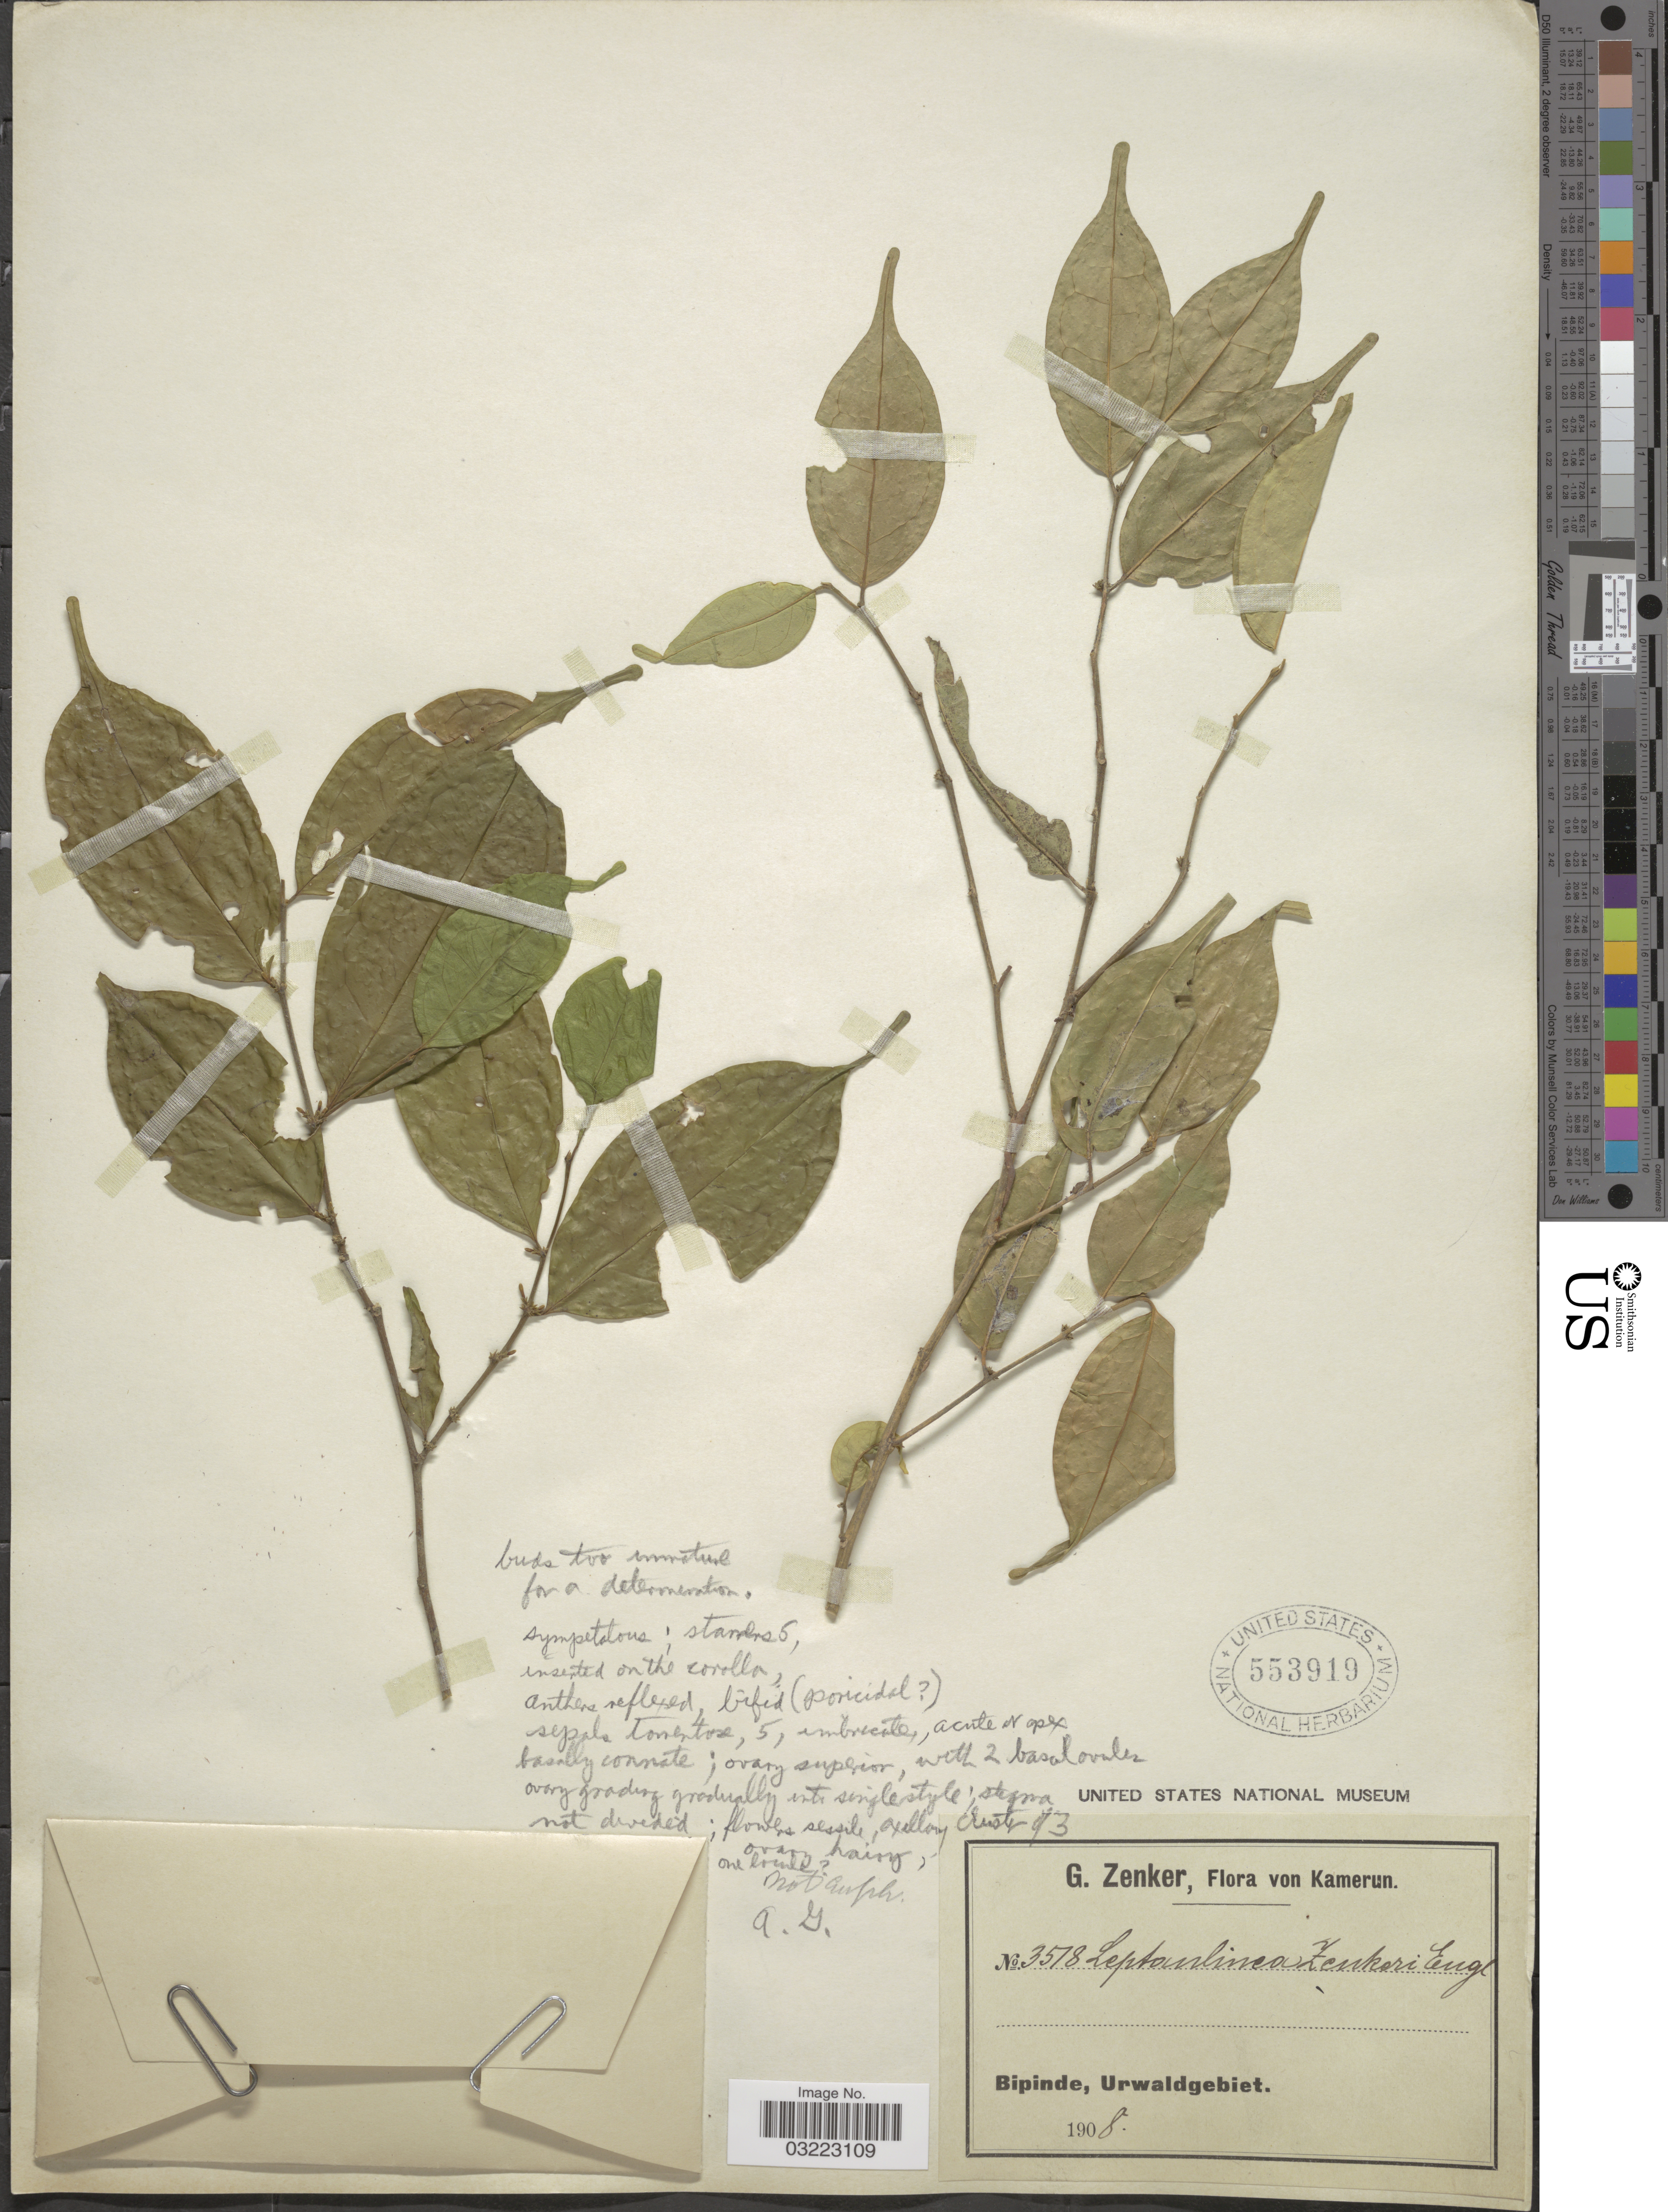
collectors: G. A. Zenker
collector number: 3578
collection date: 1908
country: Cameroon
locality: Kamerun. Bipinde, Urwaldgebiet.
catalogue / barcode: US 553919